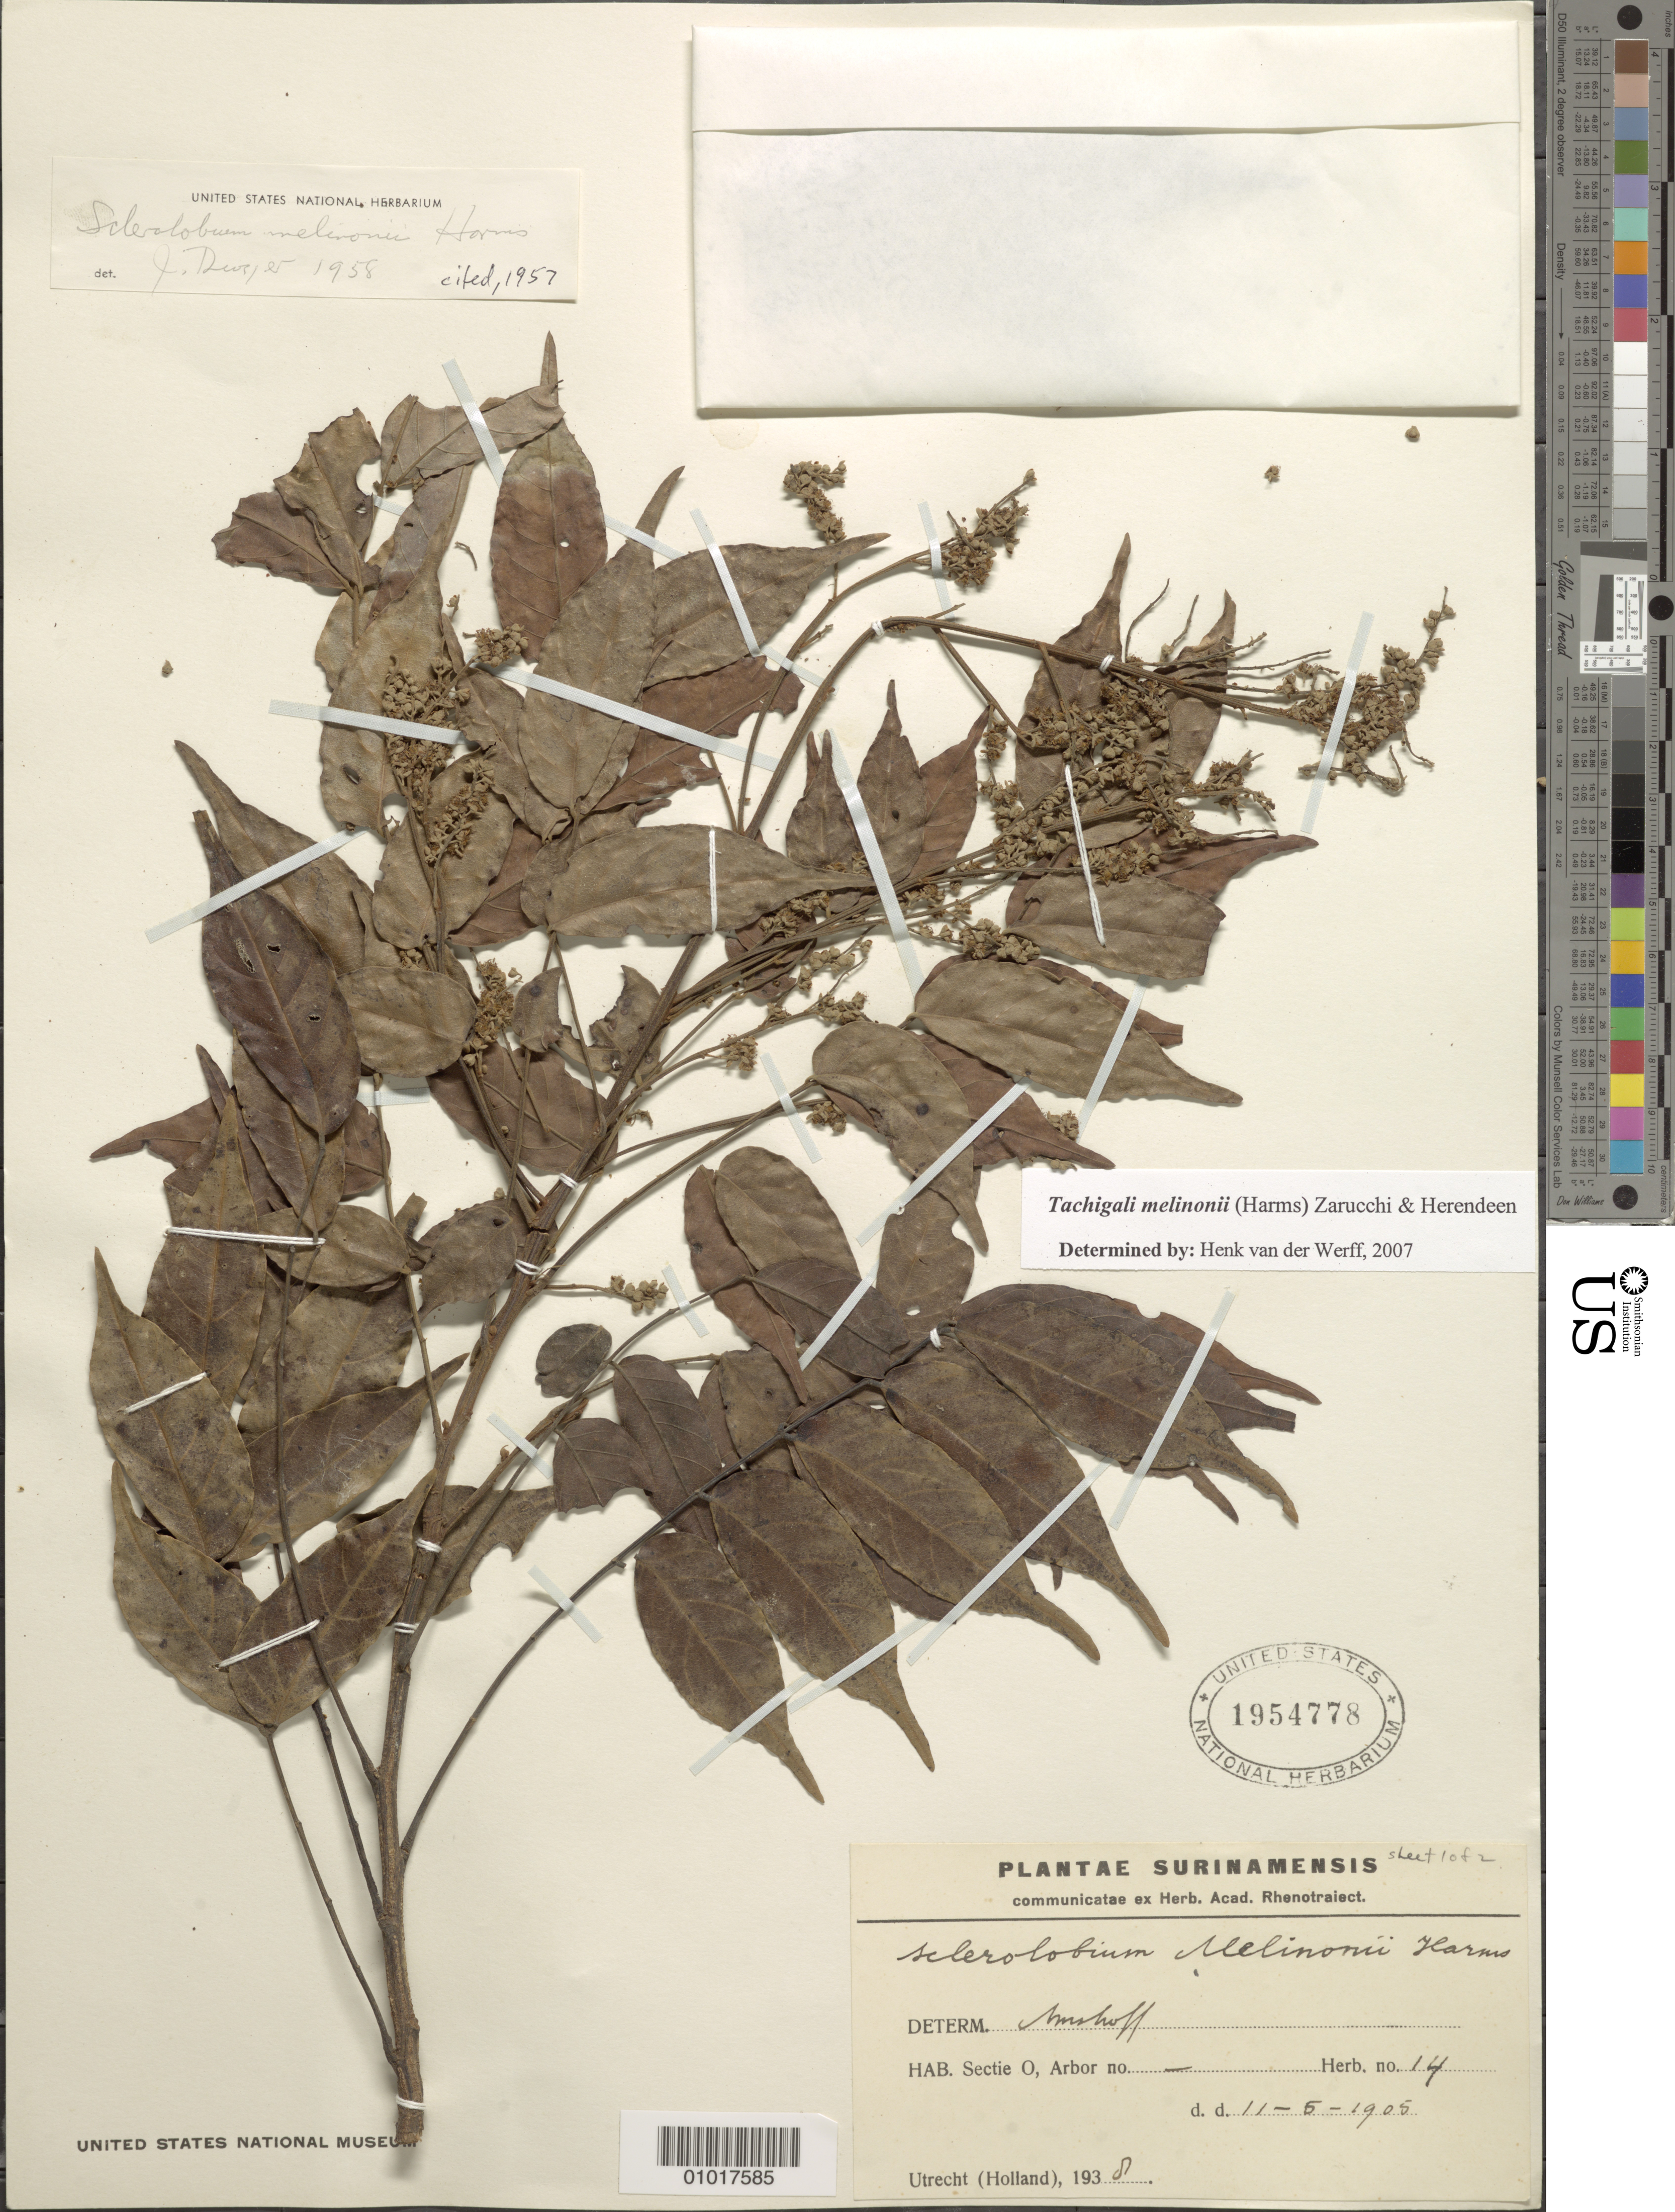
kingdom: Plantae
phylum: Tracheophyta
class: Magnoliopsida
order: Fabales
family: Fabaceae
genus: Tachigali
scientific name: Tachigali melinonii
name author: (Harms) Zarucchi & Herend.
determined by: van der Werff, H., (MO), Missouri Botanical Garden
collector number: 14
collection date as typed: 11-May-05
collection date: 2005-05-11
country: Suriname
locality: Sectie O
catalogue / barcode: US 1954778